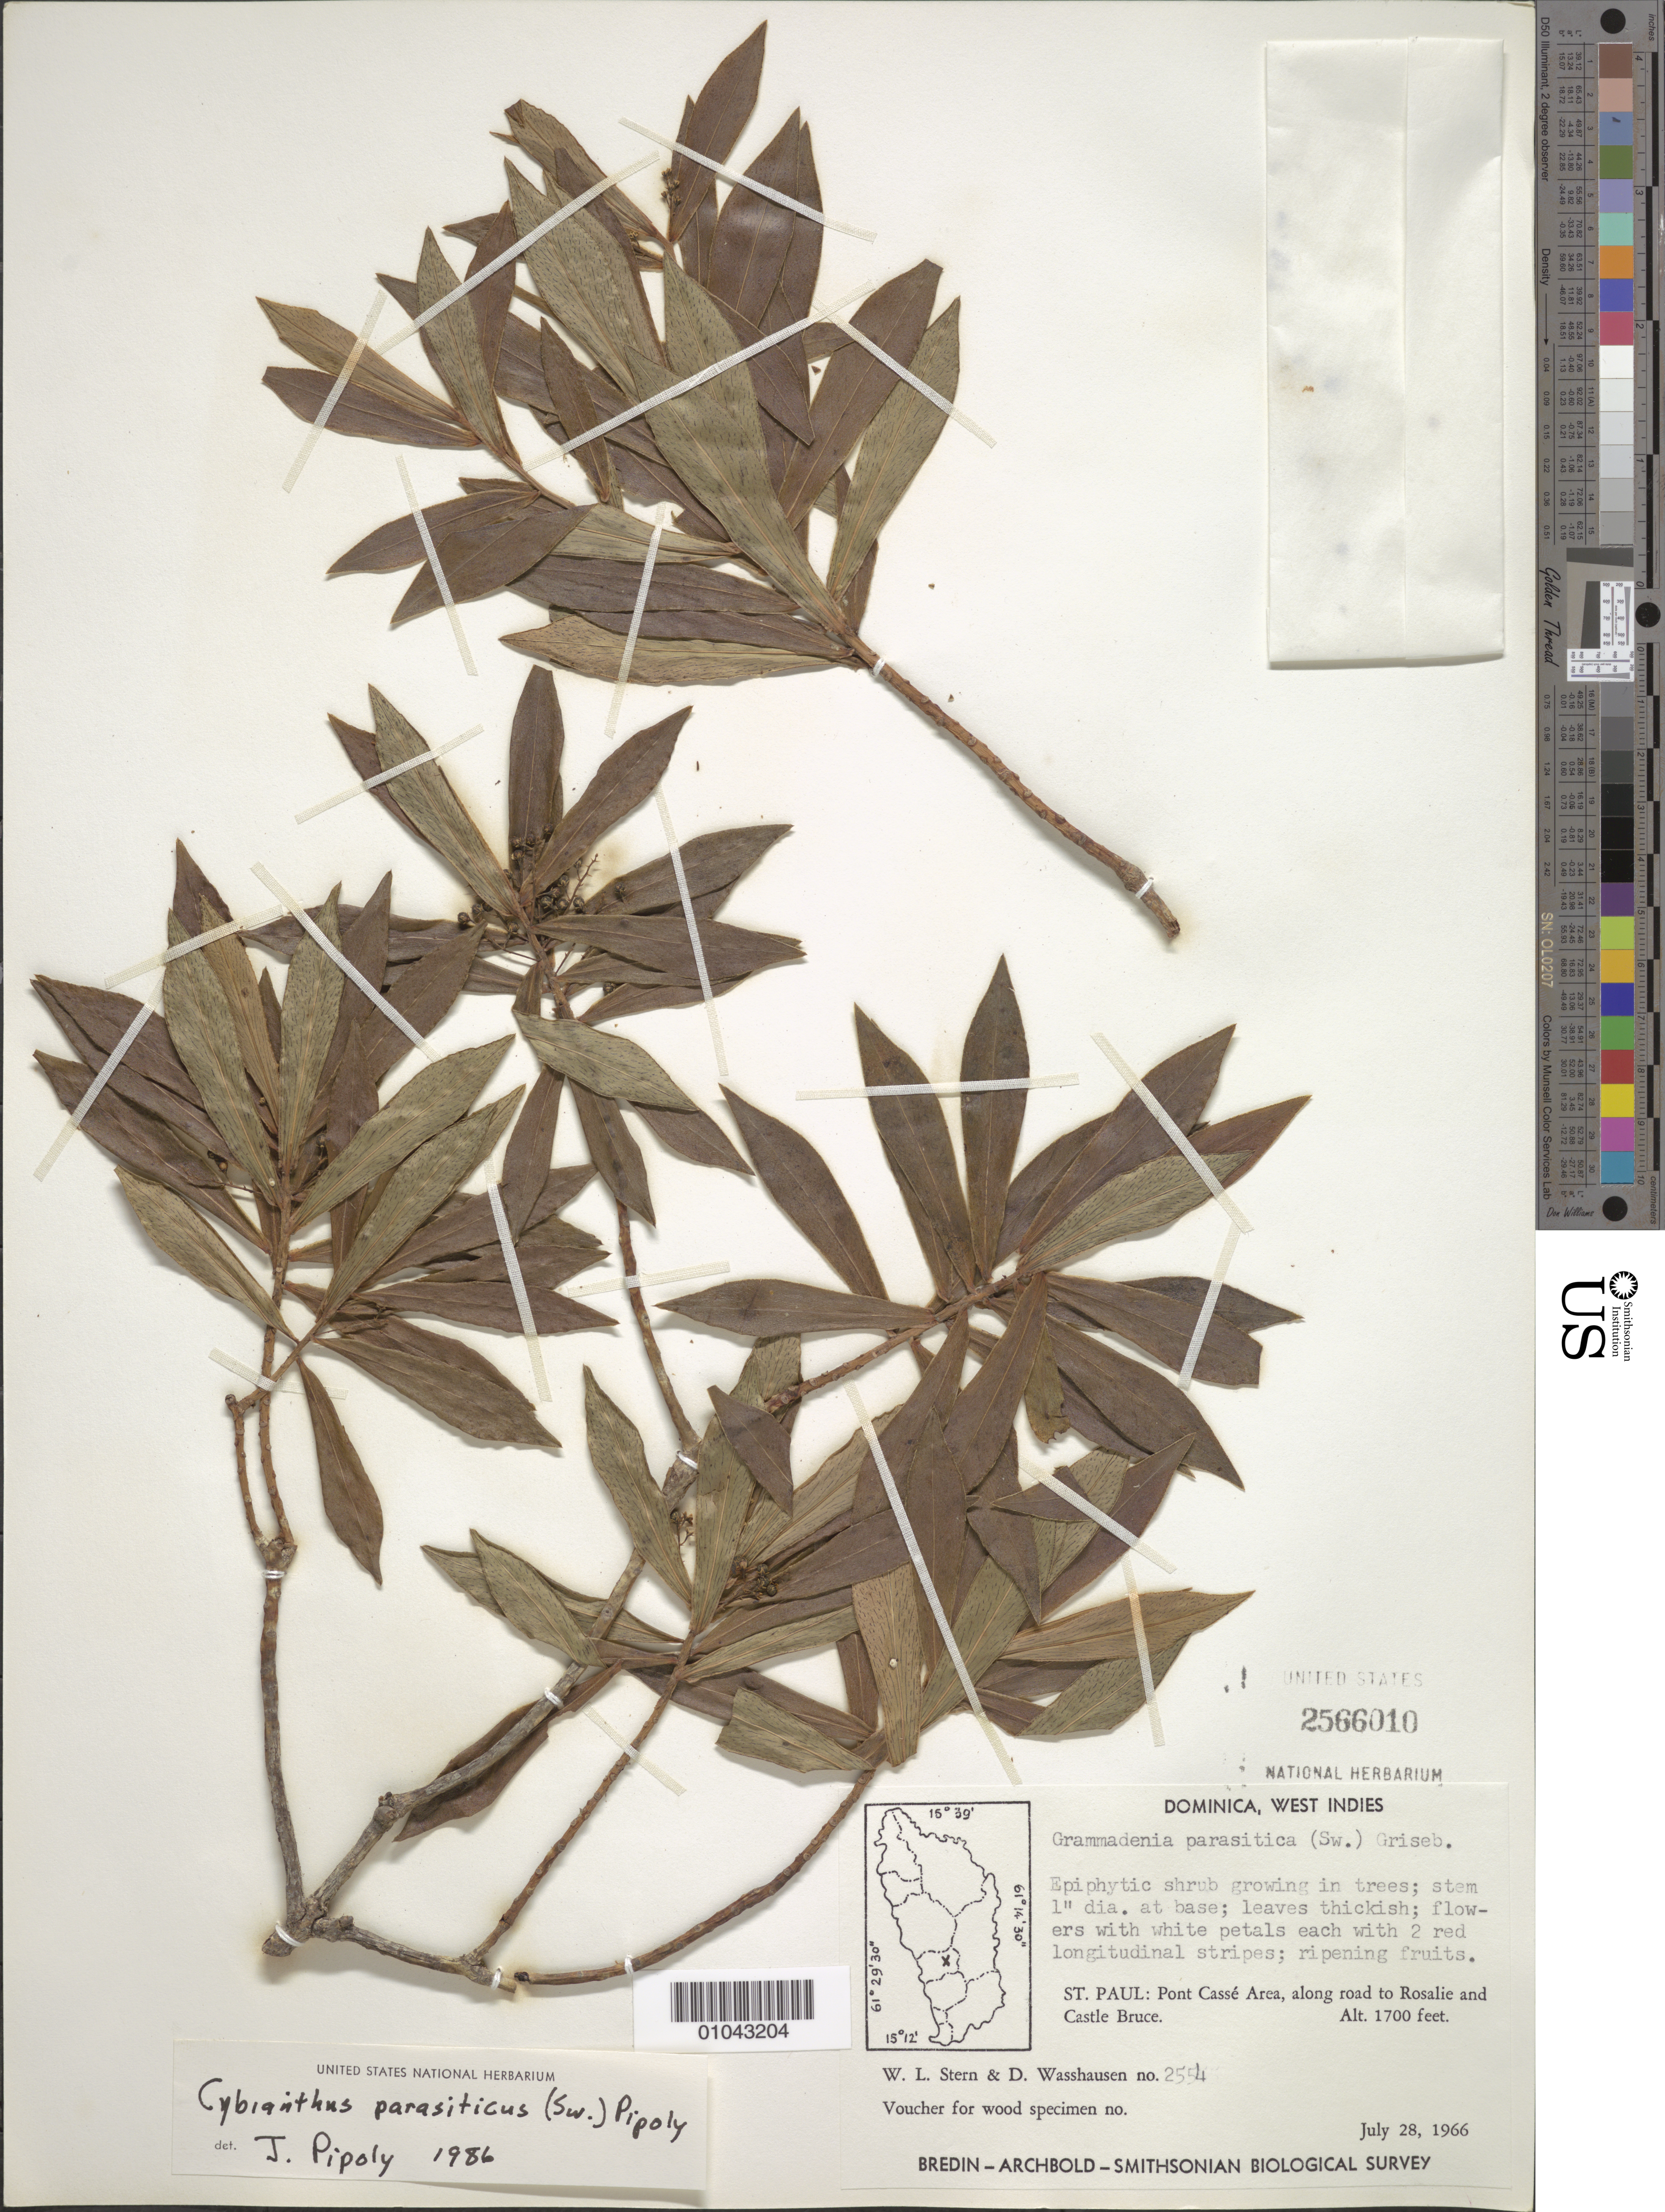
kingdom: Plantae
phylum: Tracheophyta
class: Magnoliopsida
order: Ericales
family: Primulaceae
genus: Cybianthus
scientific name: Cybianthus parasiticus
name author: (Sw.) Pipoly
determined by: Pipoly, J. J., III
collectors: W. L. Stern & D. C. Wasshausen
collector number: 2554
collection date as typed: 28 Jul 1966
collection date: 1966-07-28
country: Dominica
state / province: St. Paul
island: Dominica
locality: Pont Cassé area, along road to Rosalie and Castle Bruce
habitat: Along road, growing in trees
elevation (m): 518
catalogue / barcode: US 2566010